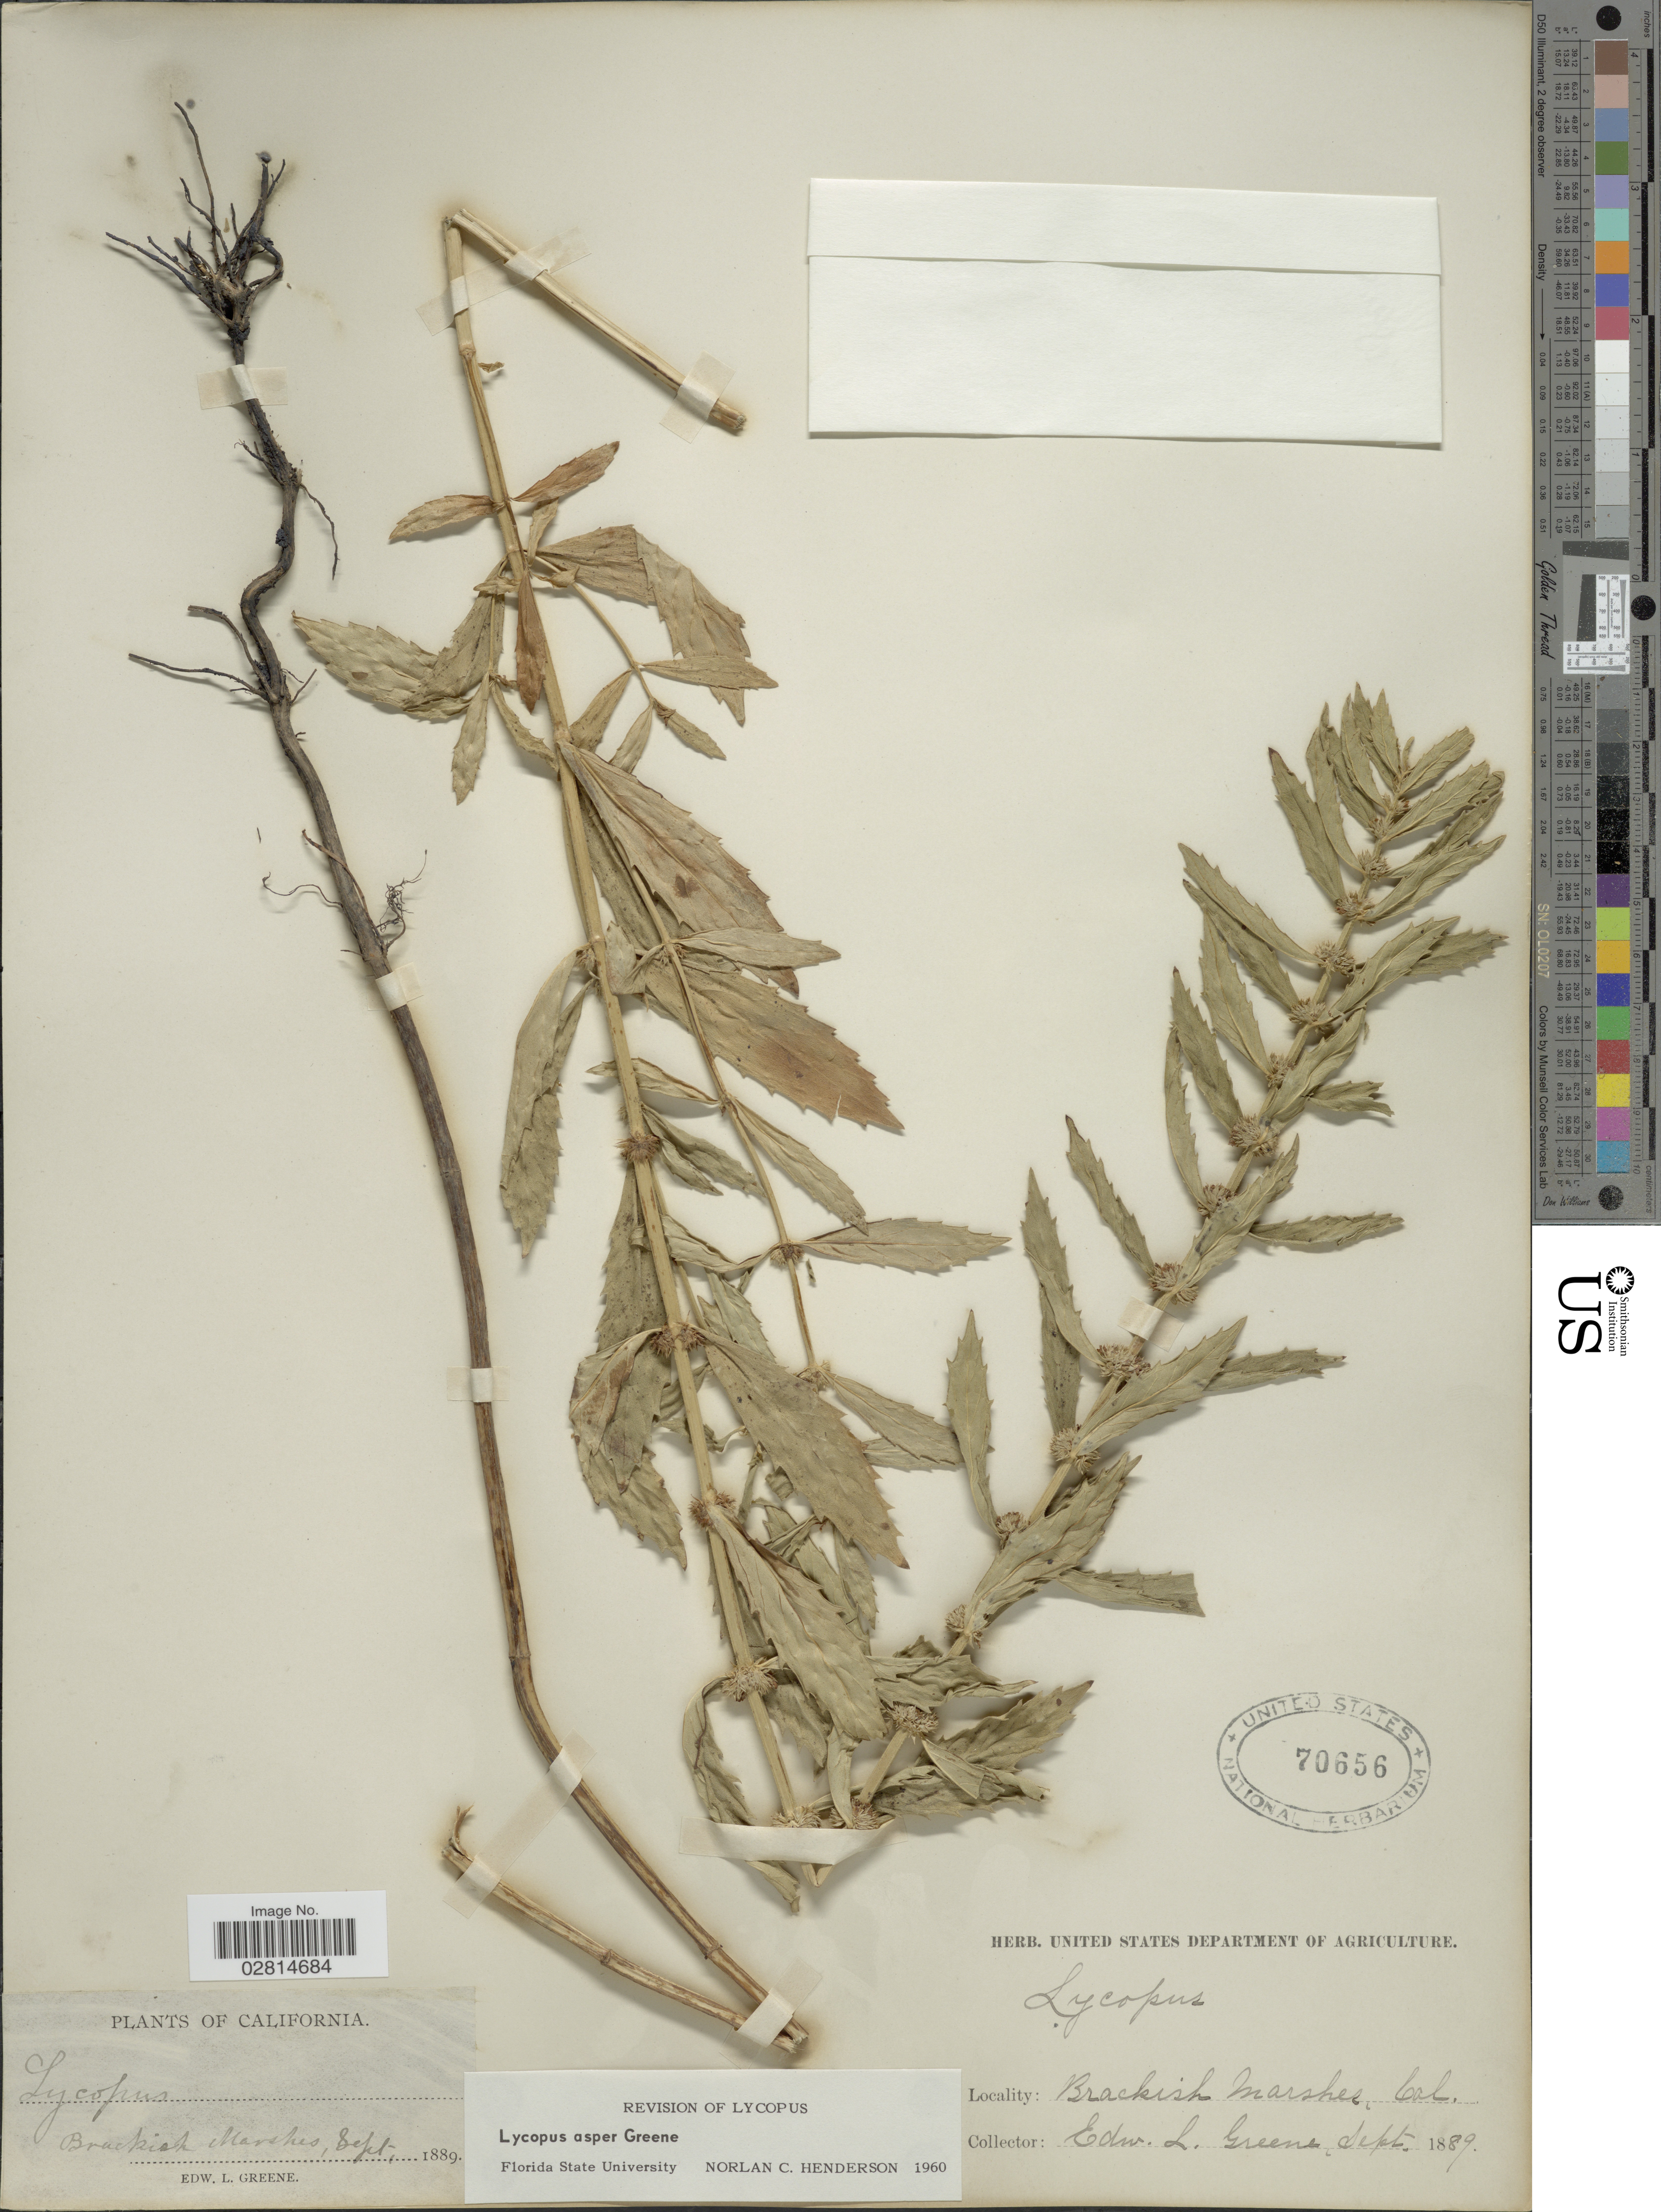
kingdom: Plantae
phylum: Tracheophyta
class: Magnoliopsida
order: Lamiales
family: Lamiaceae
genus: Lycopus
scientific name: Lycopus asper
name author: Greene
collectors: E. L. Greene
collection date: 1889-09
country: United States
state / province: California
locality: Brackish Marshes.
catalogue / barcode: US 70656